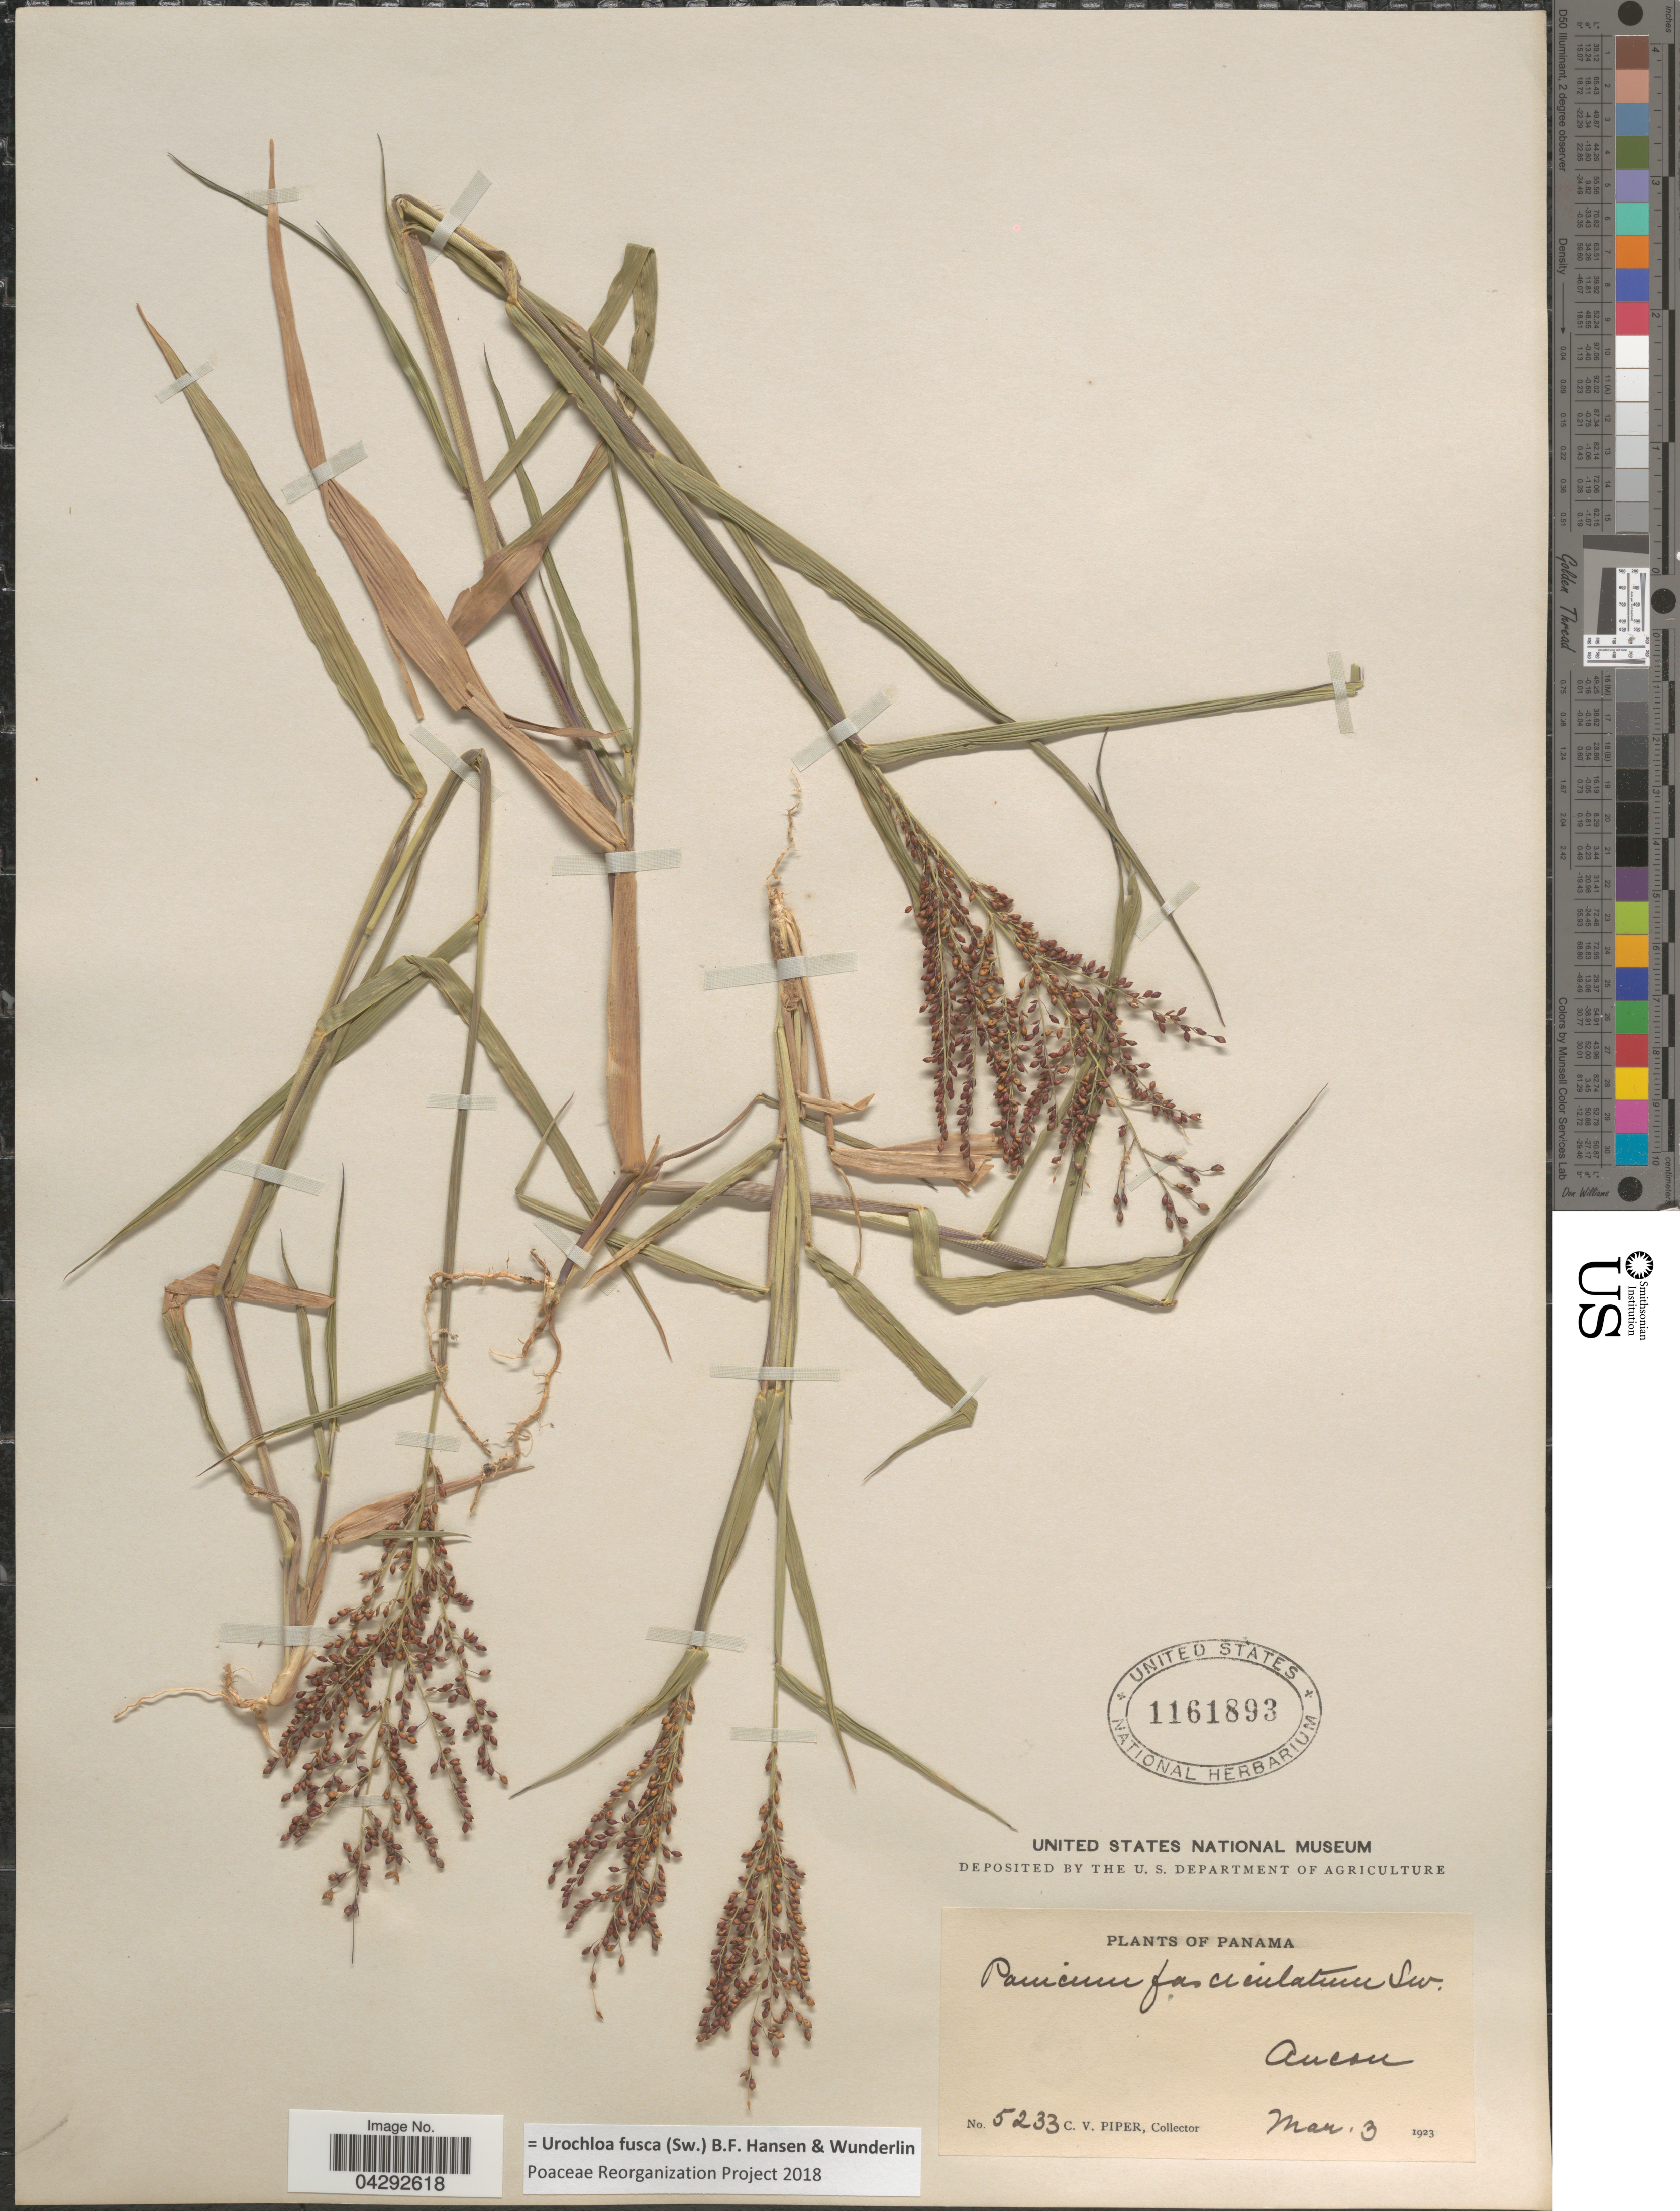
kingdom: Plantae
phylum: Tracheophyta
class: Liliopsida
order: Poales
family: Poaceae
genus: Urochloa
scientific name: Urochloa fusca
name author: (Sw.) B.F. Hansen & Wunderlin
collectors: C. V. Piper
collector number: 5233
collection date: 1923-03-03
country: Panama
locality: Ancon.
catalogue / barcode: US 1161893